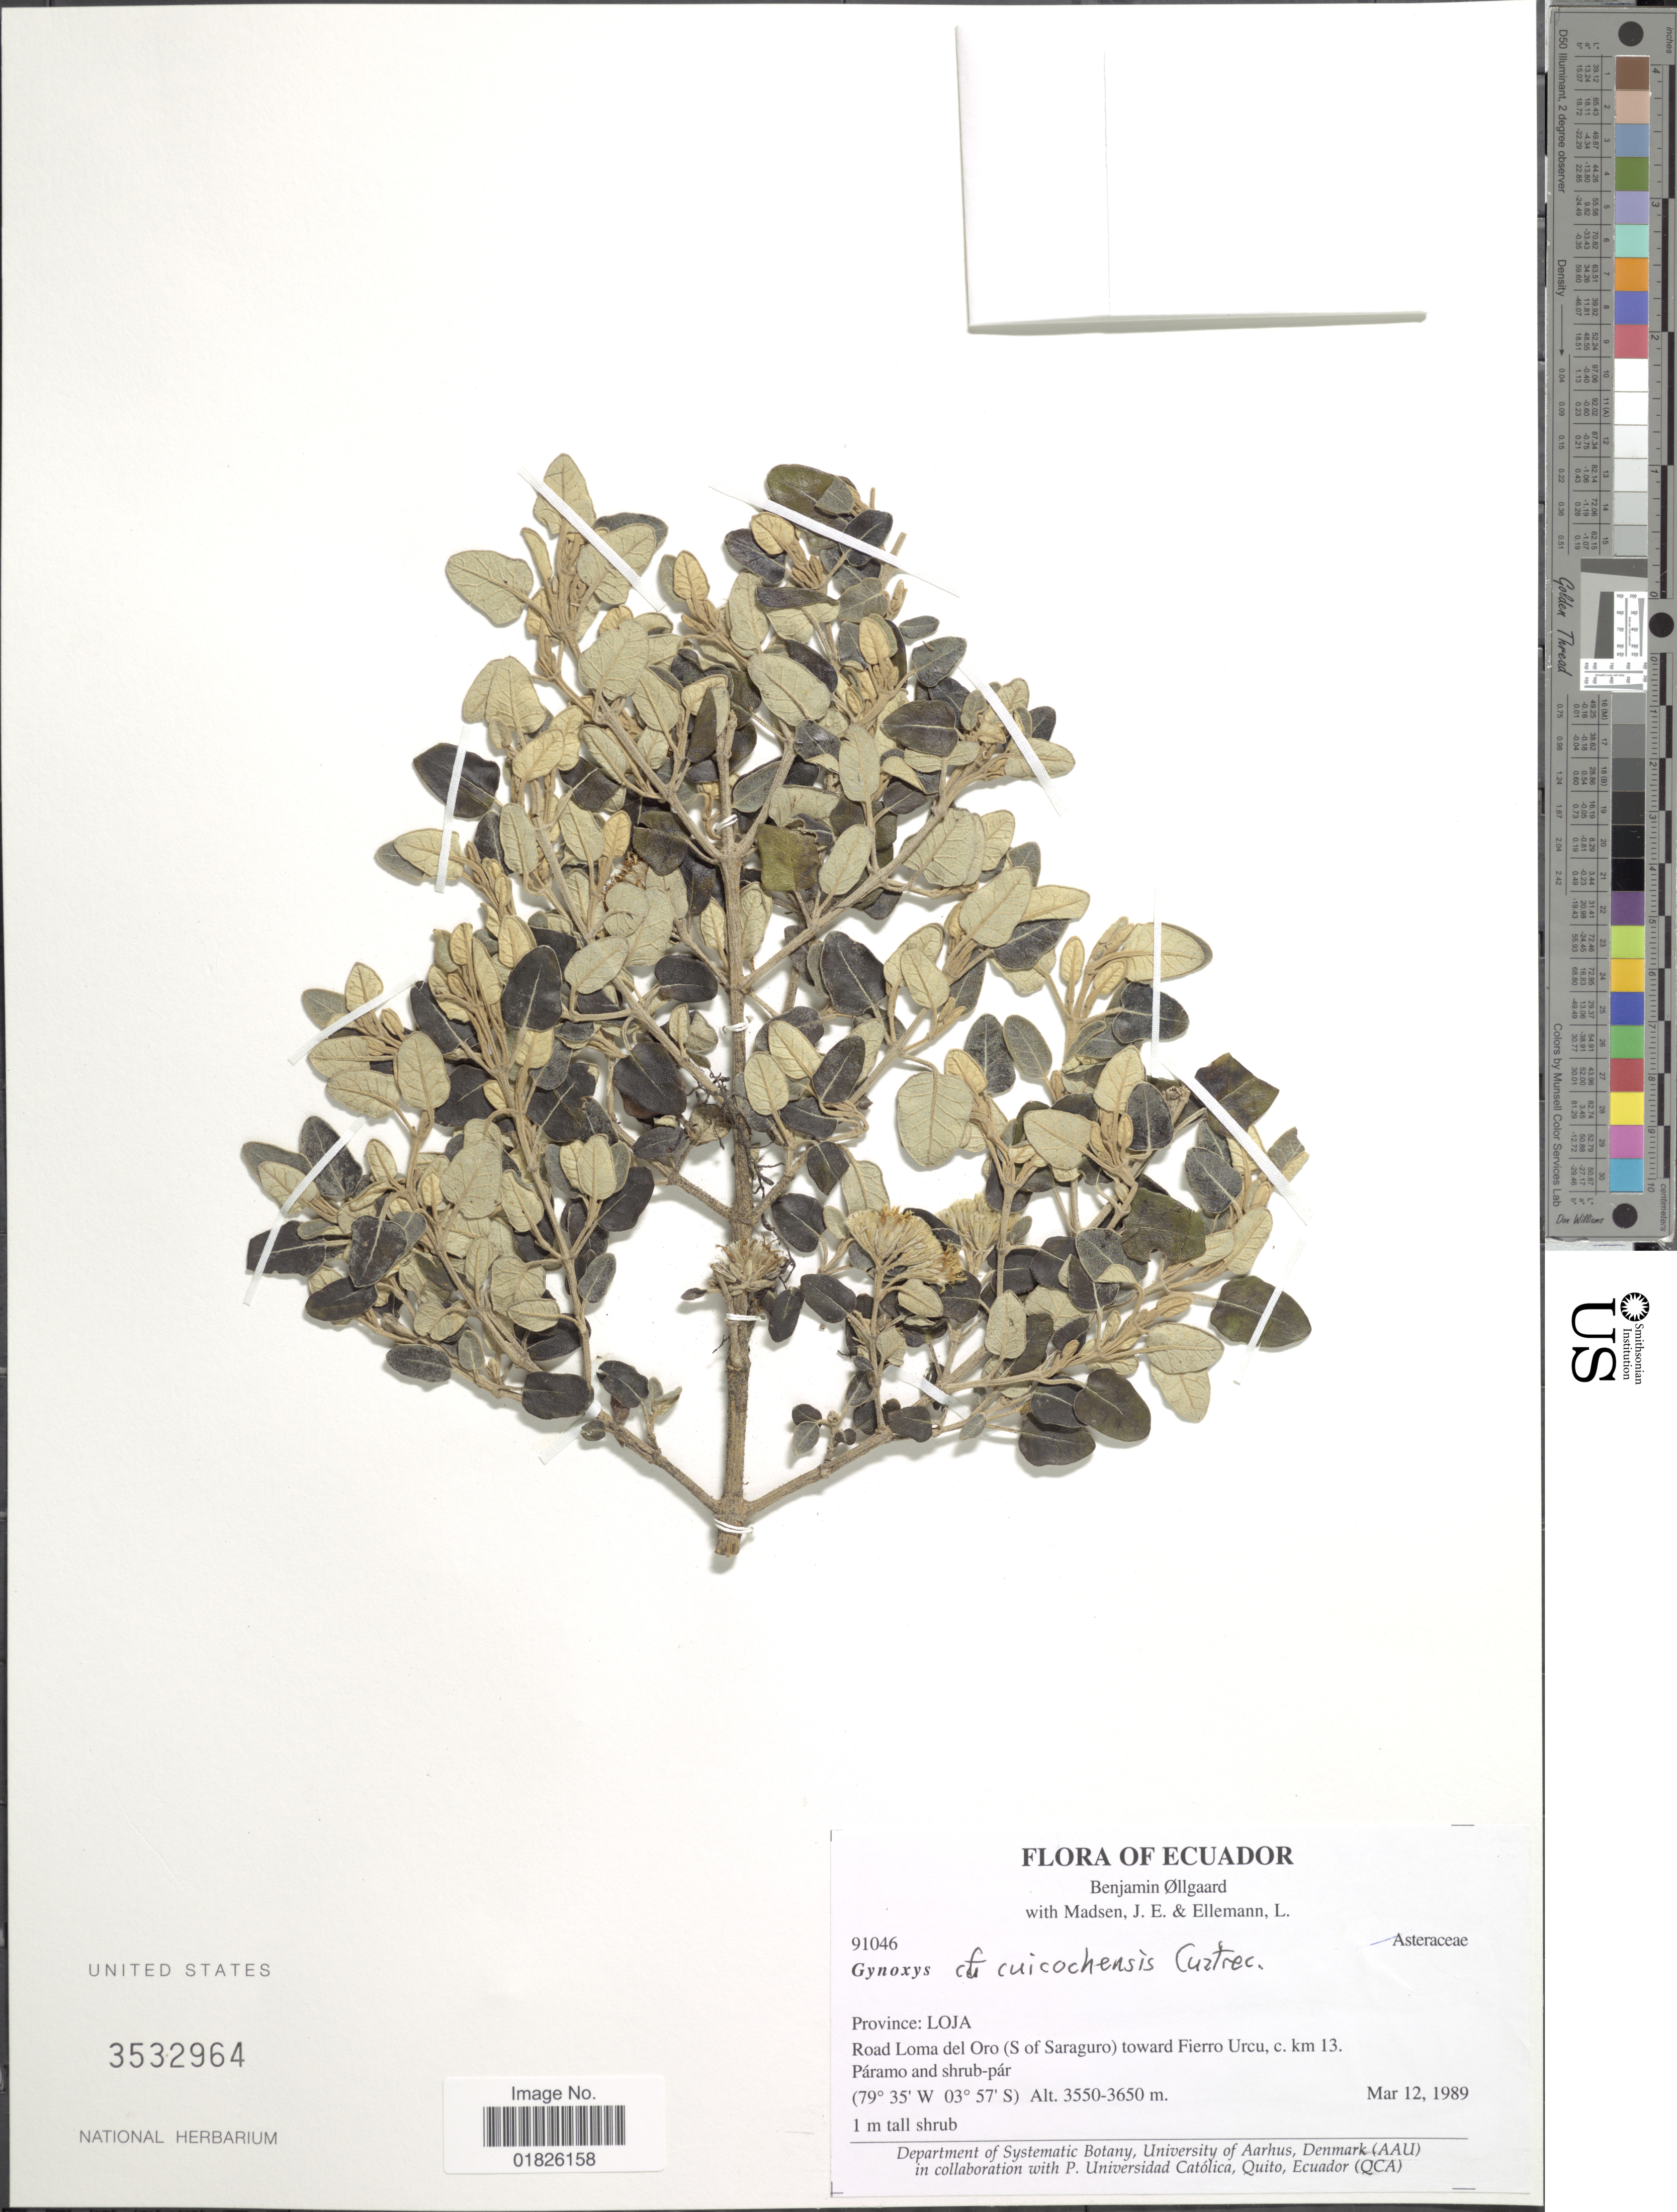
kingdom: Plantae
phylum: Tracheophyta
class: Magnoliopsida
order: Asterales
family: Asteraceae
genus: Gynoxys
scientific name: Gynoxys cuicochensis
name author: Cuatrec.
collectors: B. Øllgaard, J. E. Madsen & L. Ellemann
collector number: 91046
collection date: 1989-03-12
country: Ecuador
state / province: Loja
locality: Road Loma del Oro (S of Saraguro) toward Fierro Urcu, c. km 13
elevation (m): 3550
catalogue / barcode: US 3532964